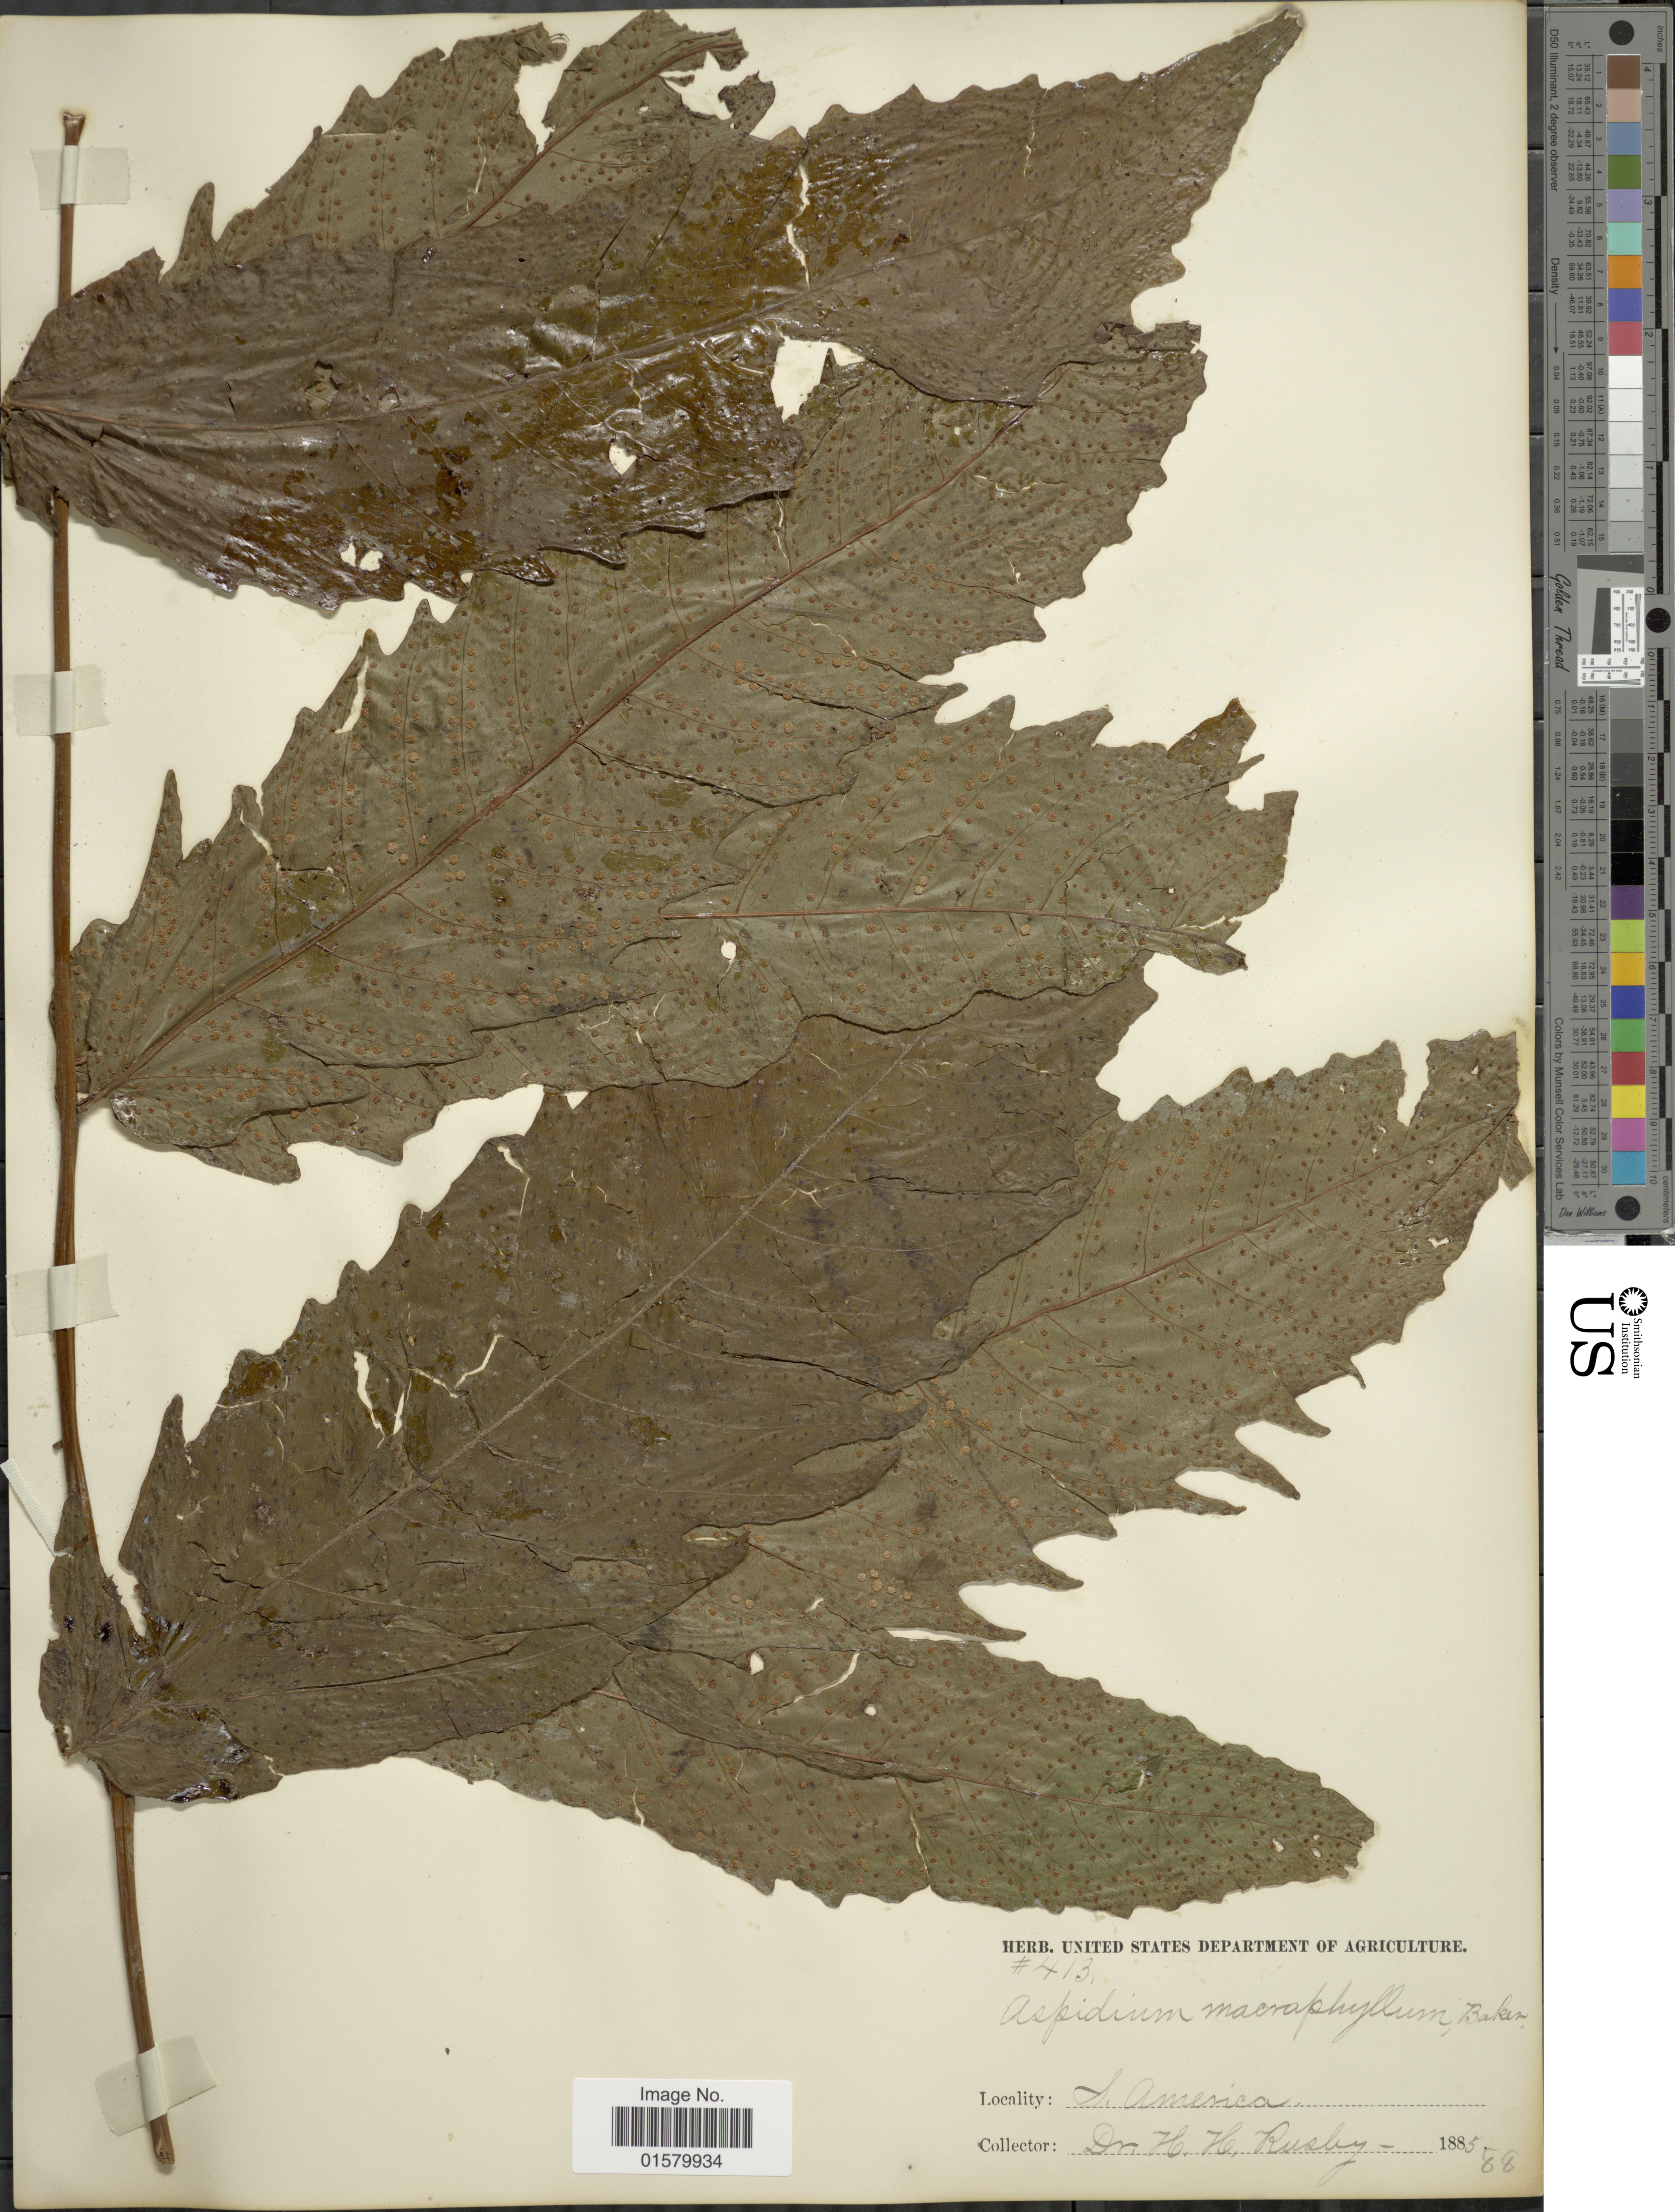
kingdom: Plantae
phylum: Tracheophyta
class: Polypodiopsida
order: Polypodiales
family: Tectariaceae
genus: Tectaria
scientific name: Tectaria transiens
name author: (C.V. Morton) A.R. Sm.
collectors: H. H. Rusby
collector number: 413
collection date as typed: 1885-88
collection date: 1885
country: Bolivia